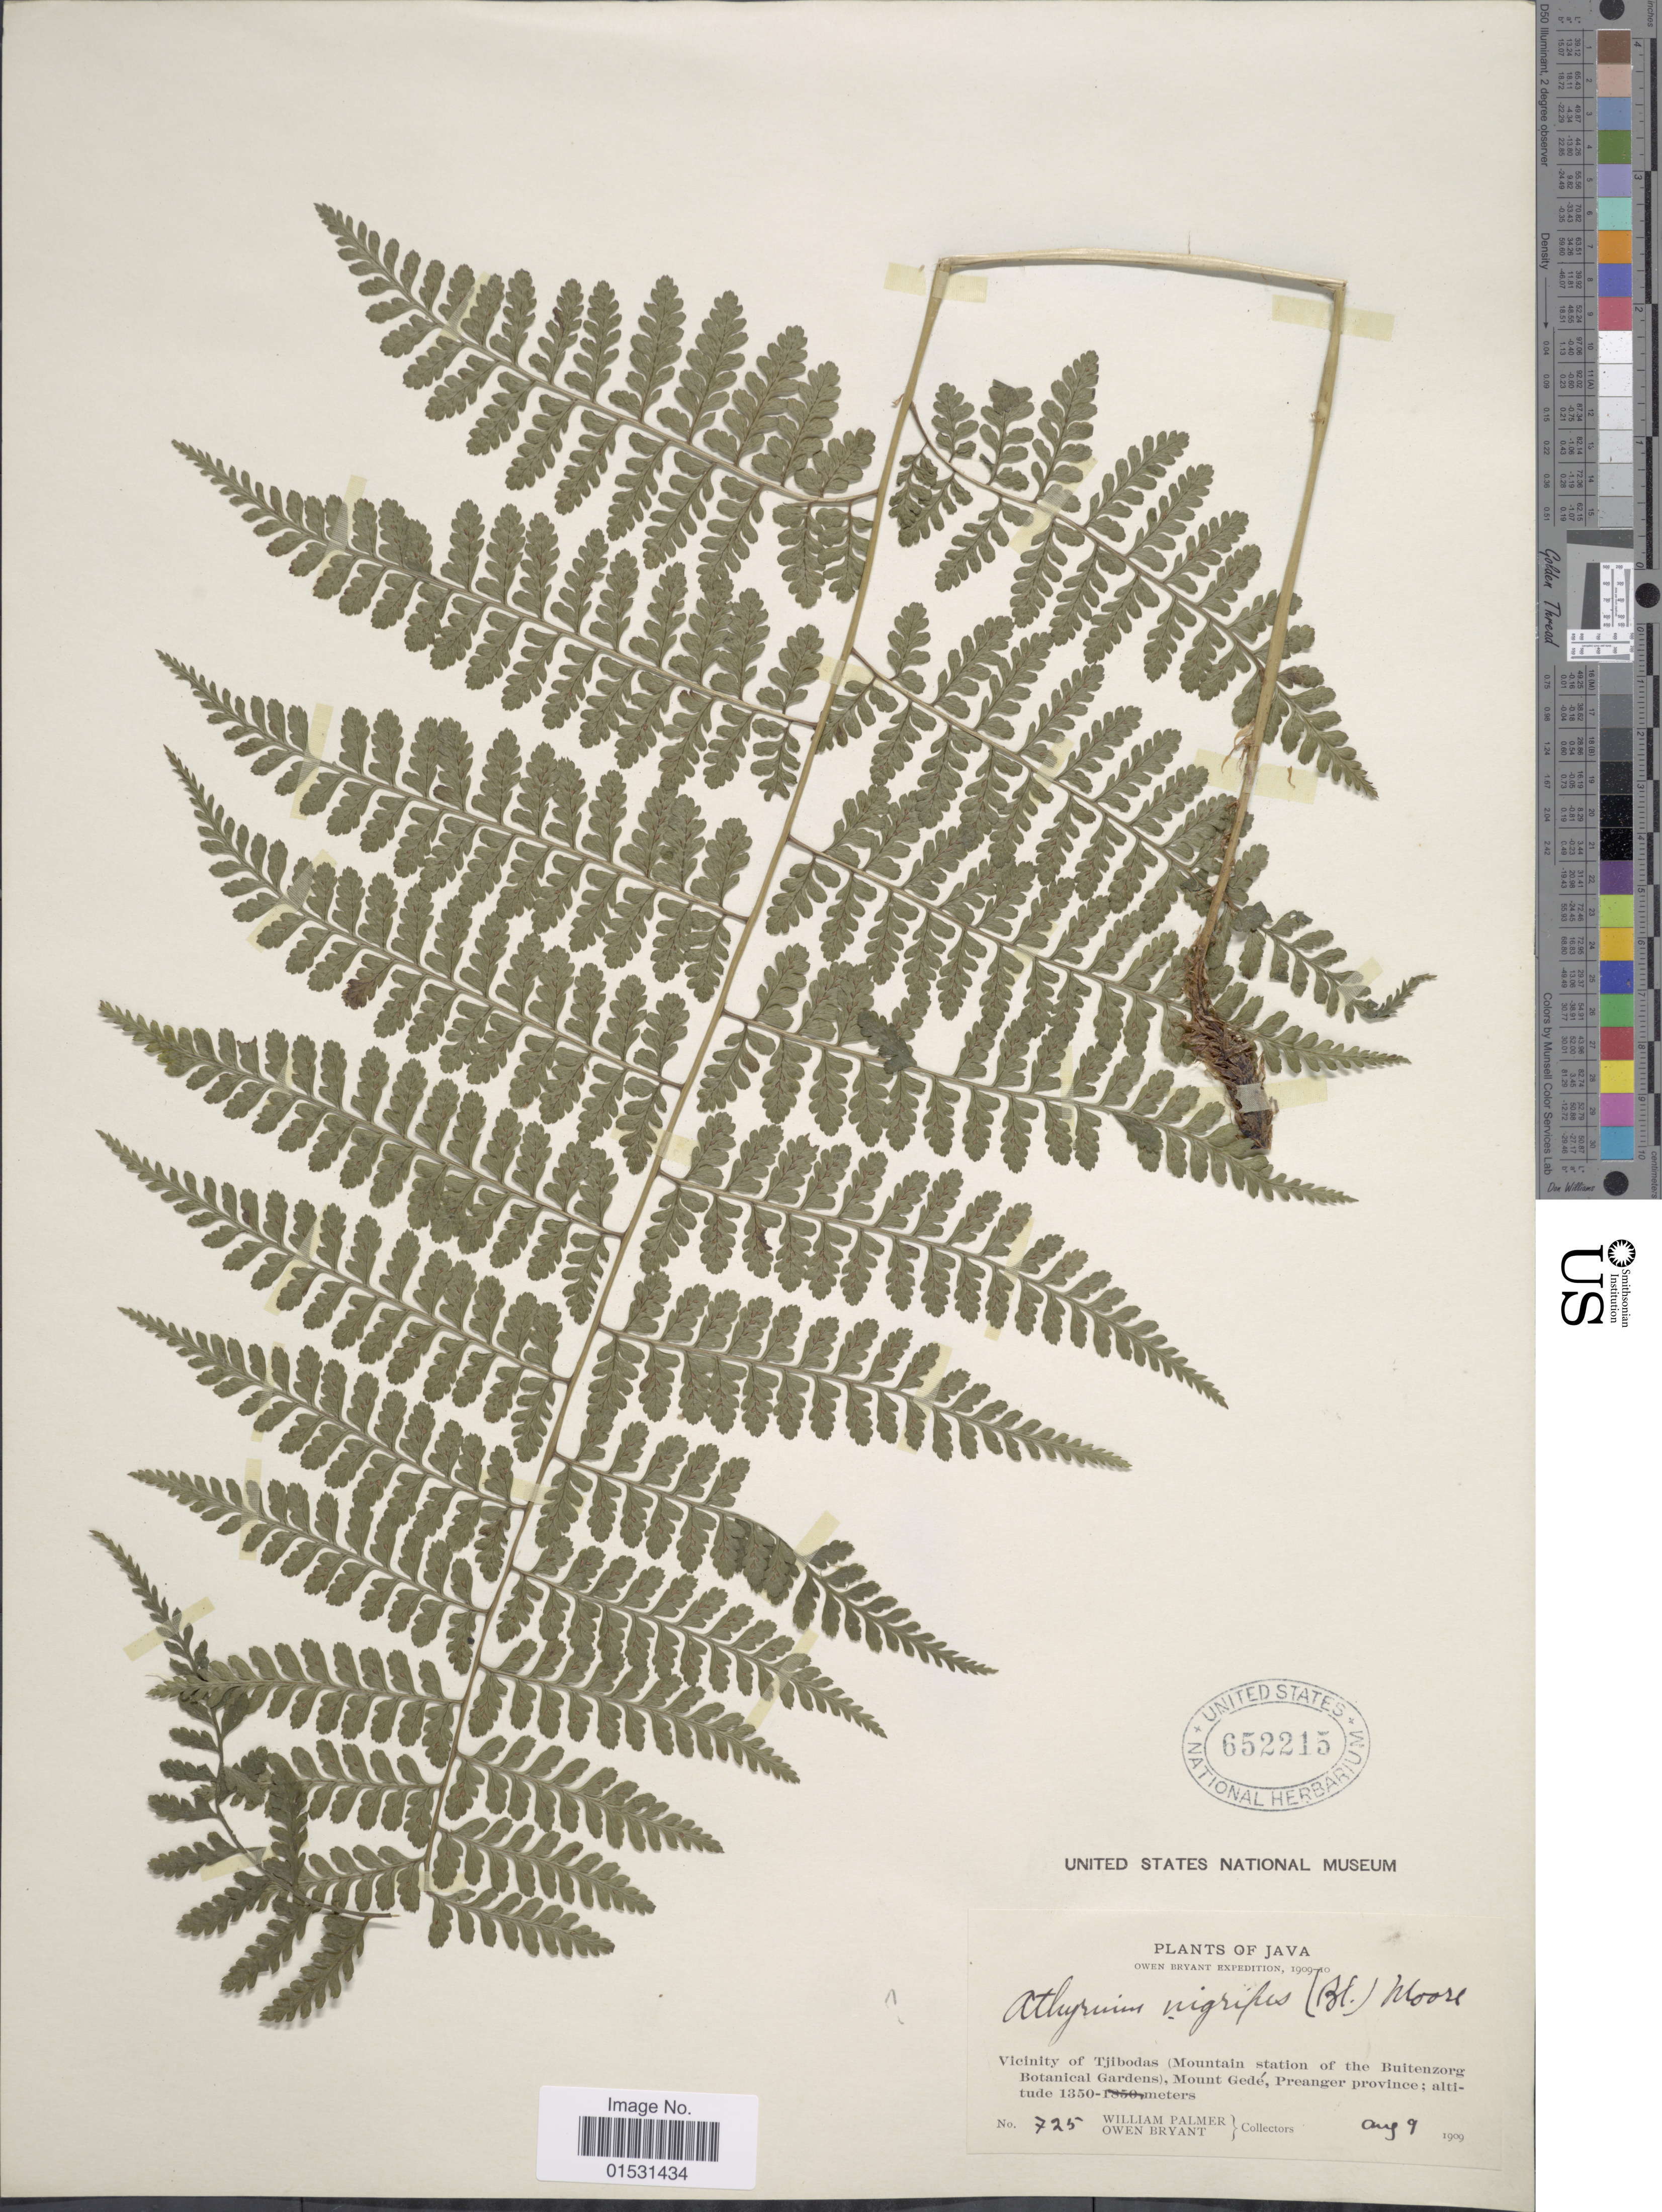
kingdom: Plantae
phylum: Tracheophyta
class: Polypodiopsida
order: Polypodiales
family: Athyriaceae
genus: Athyrium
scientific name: Athyrium nigripes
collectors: W. Palmer & O. Bryant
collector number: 725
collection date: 1909-08-09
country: Indonesia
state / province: Java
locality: Vicinity of Tjibodas (Mountain station of the Buitenzorg Botanical gardens, Mount gede, Preanger province.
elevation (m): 1350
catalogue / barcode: US 652215